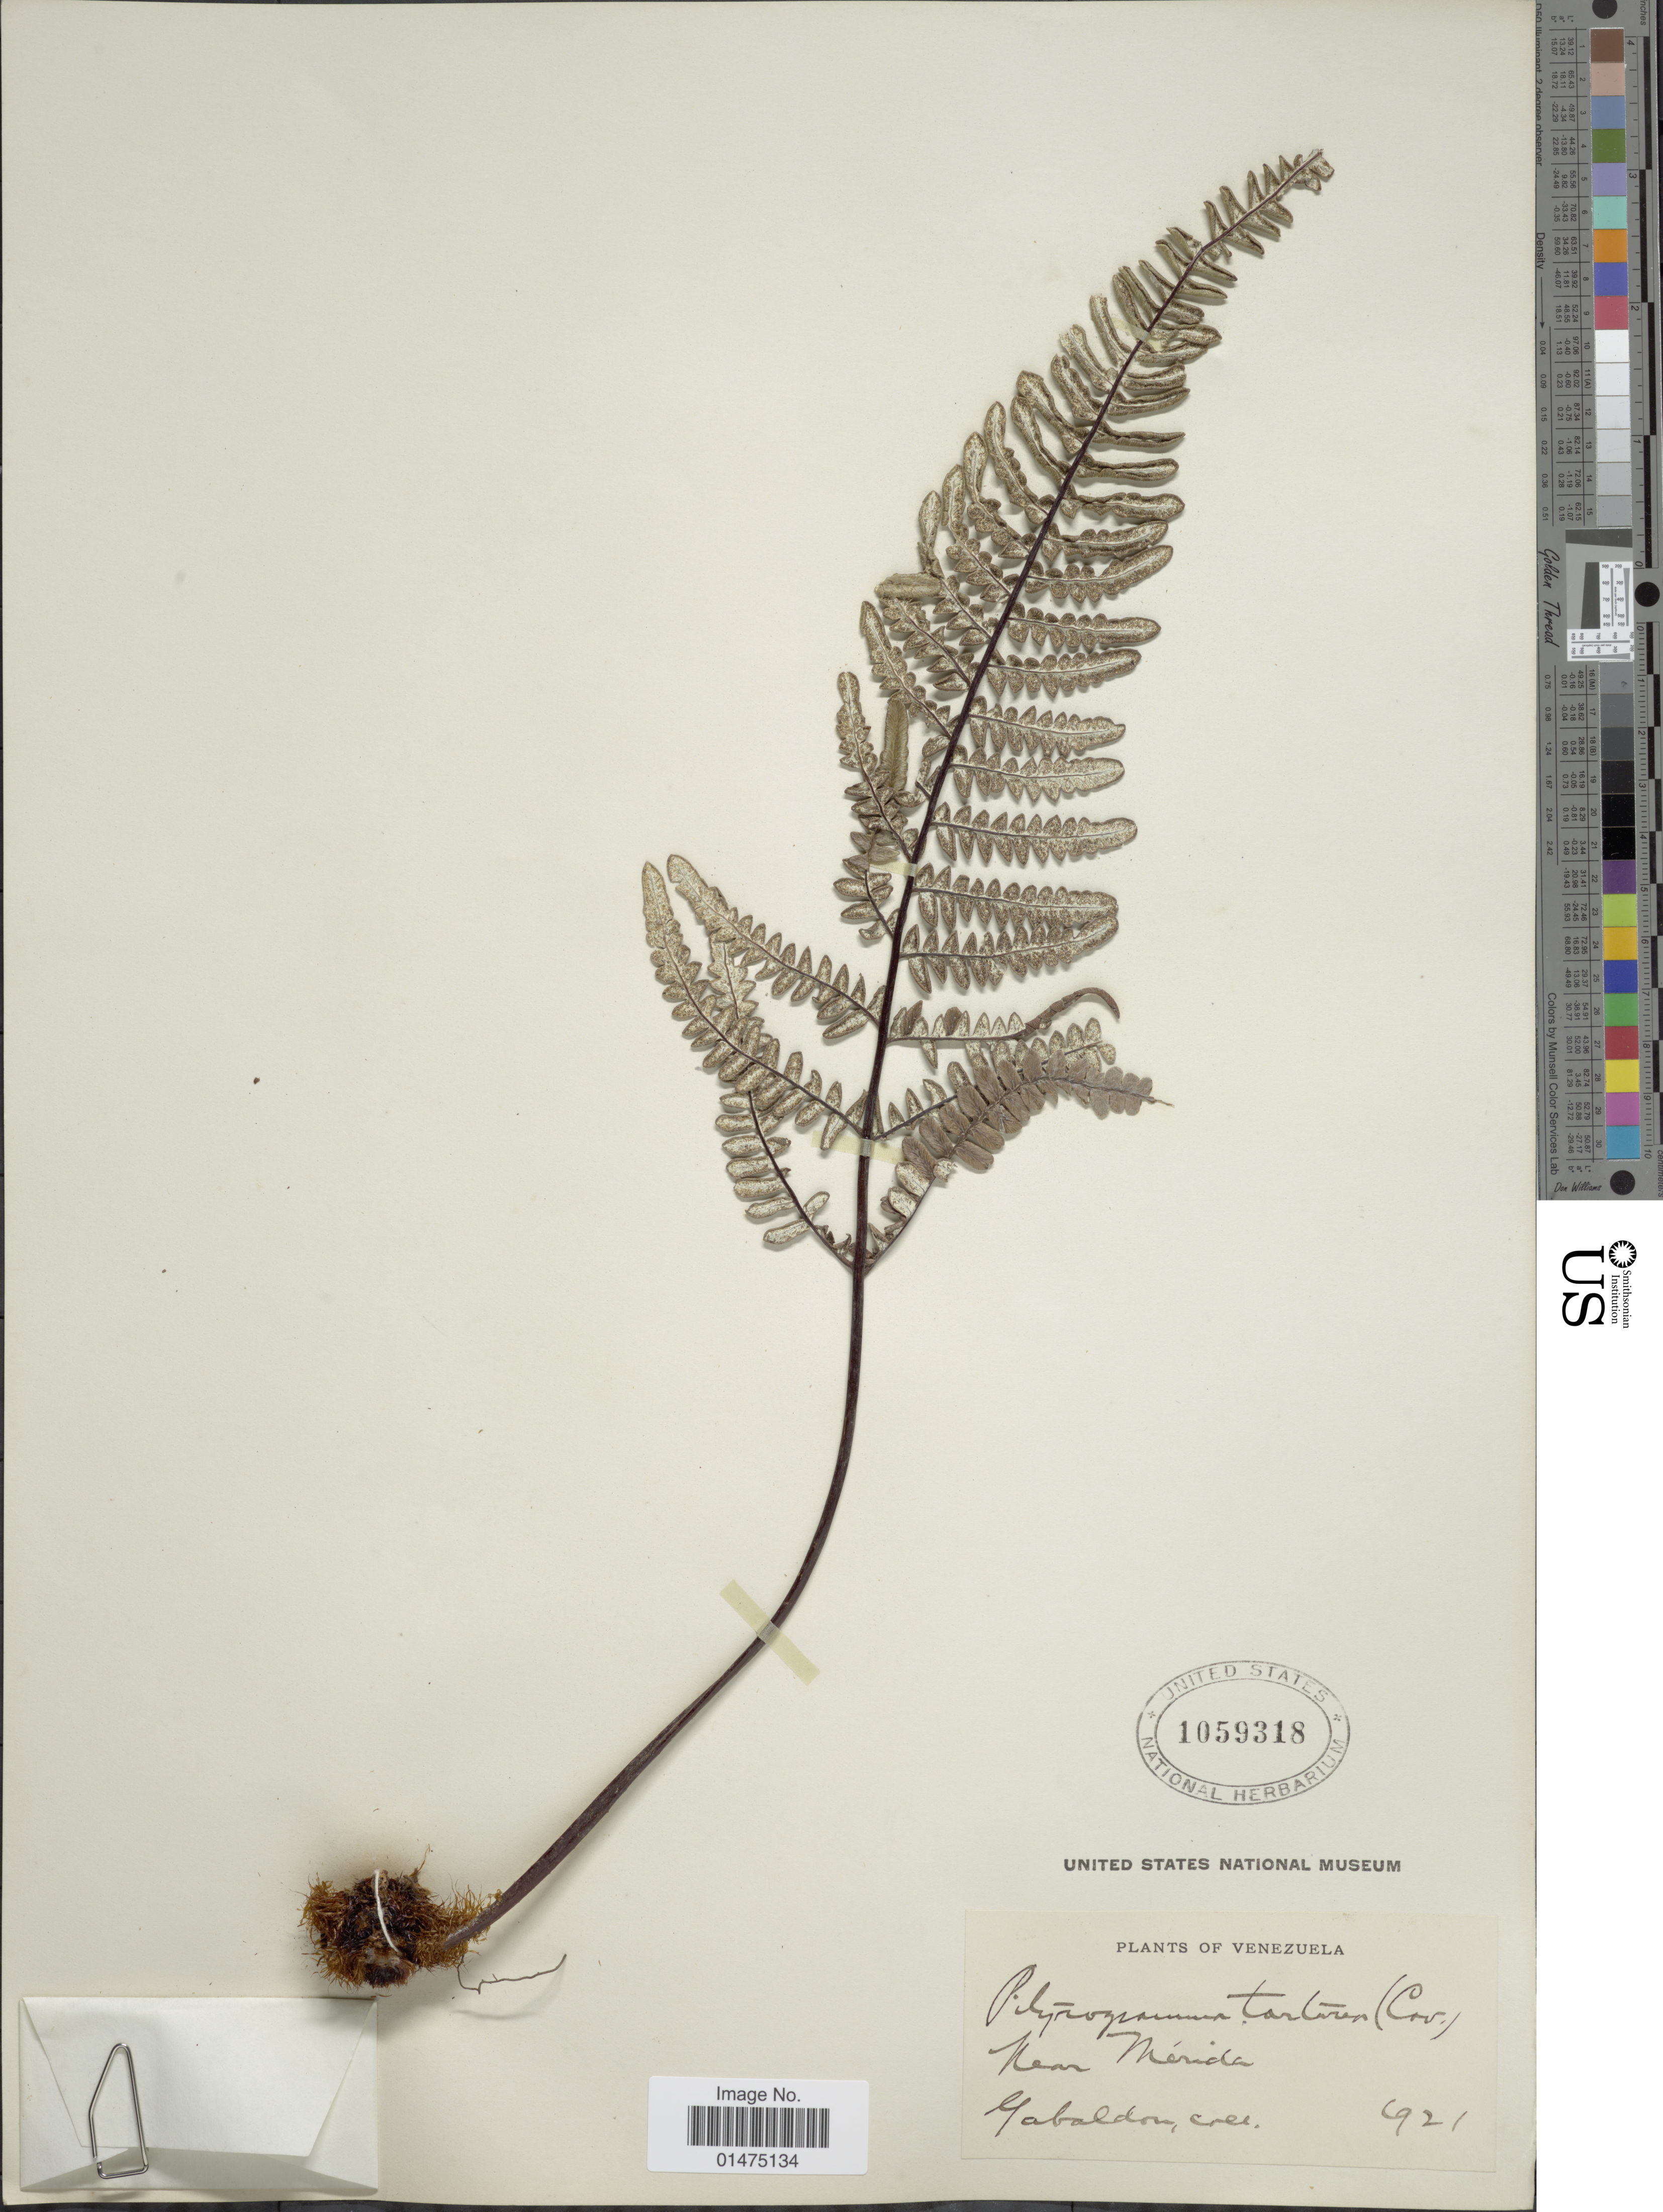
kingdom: Plantae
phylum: Tracheophyta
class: Polypodiopsida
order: Polypodiales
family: Pteridaceae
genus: Pityrogramma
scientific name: Pityrogramma tartarea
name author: (Cav.) Maxon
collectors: Gabaldon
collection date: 1921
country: Venezuela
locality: Near Merida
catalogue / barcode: US 1059318